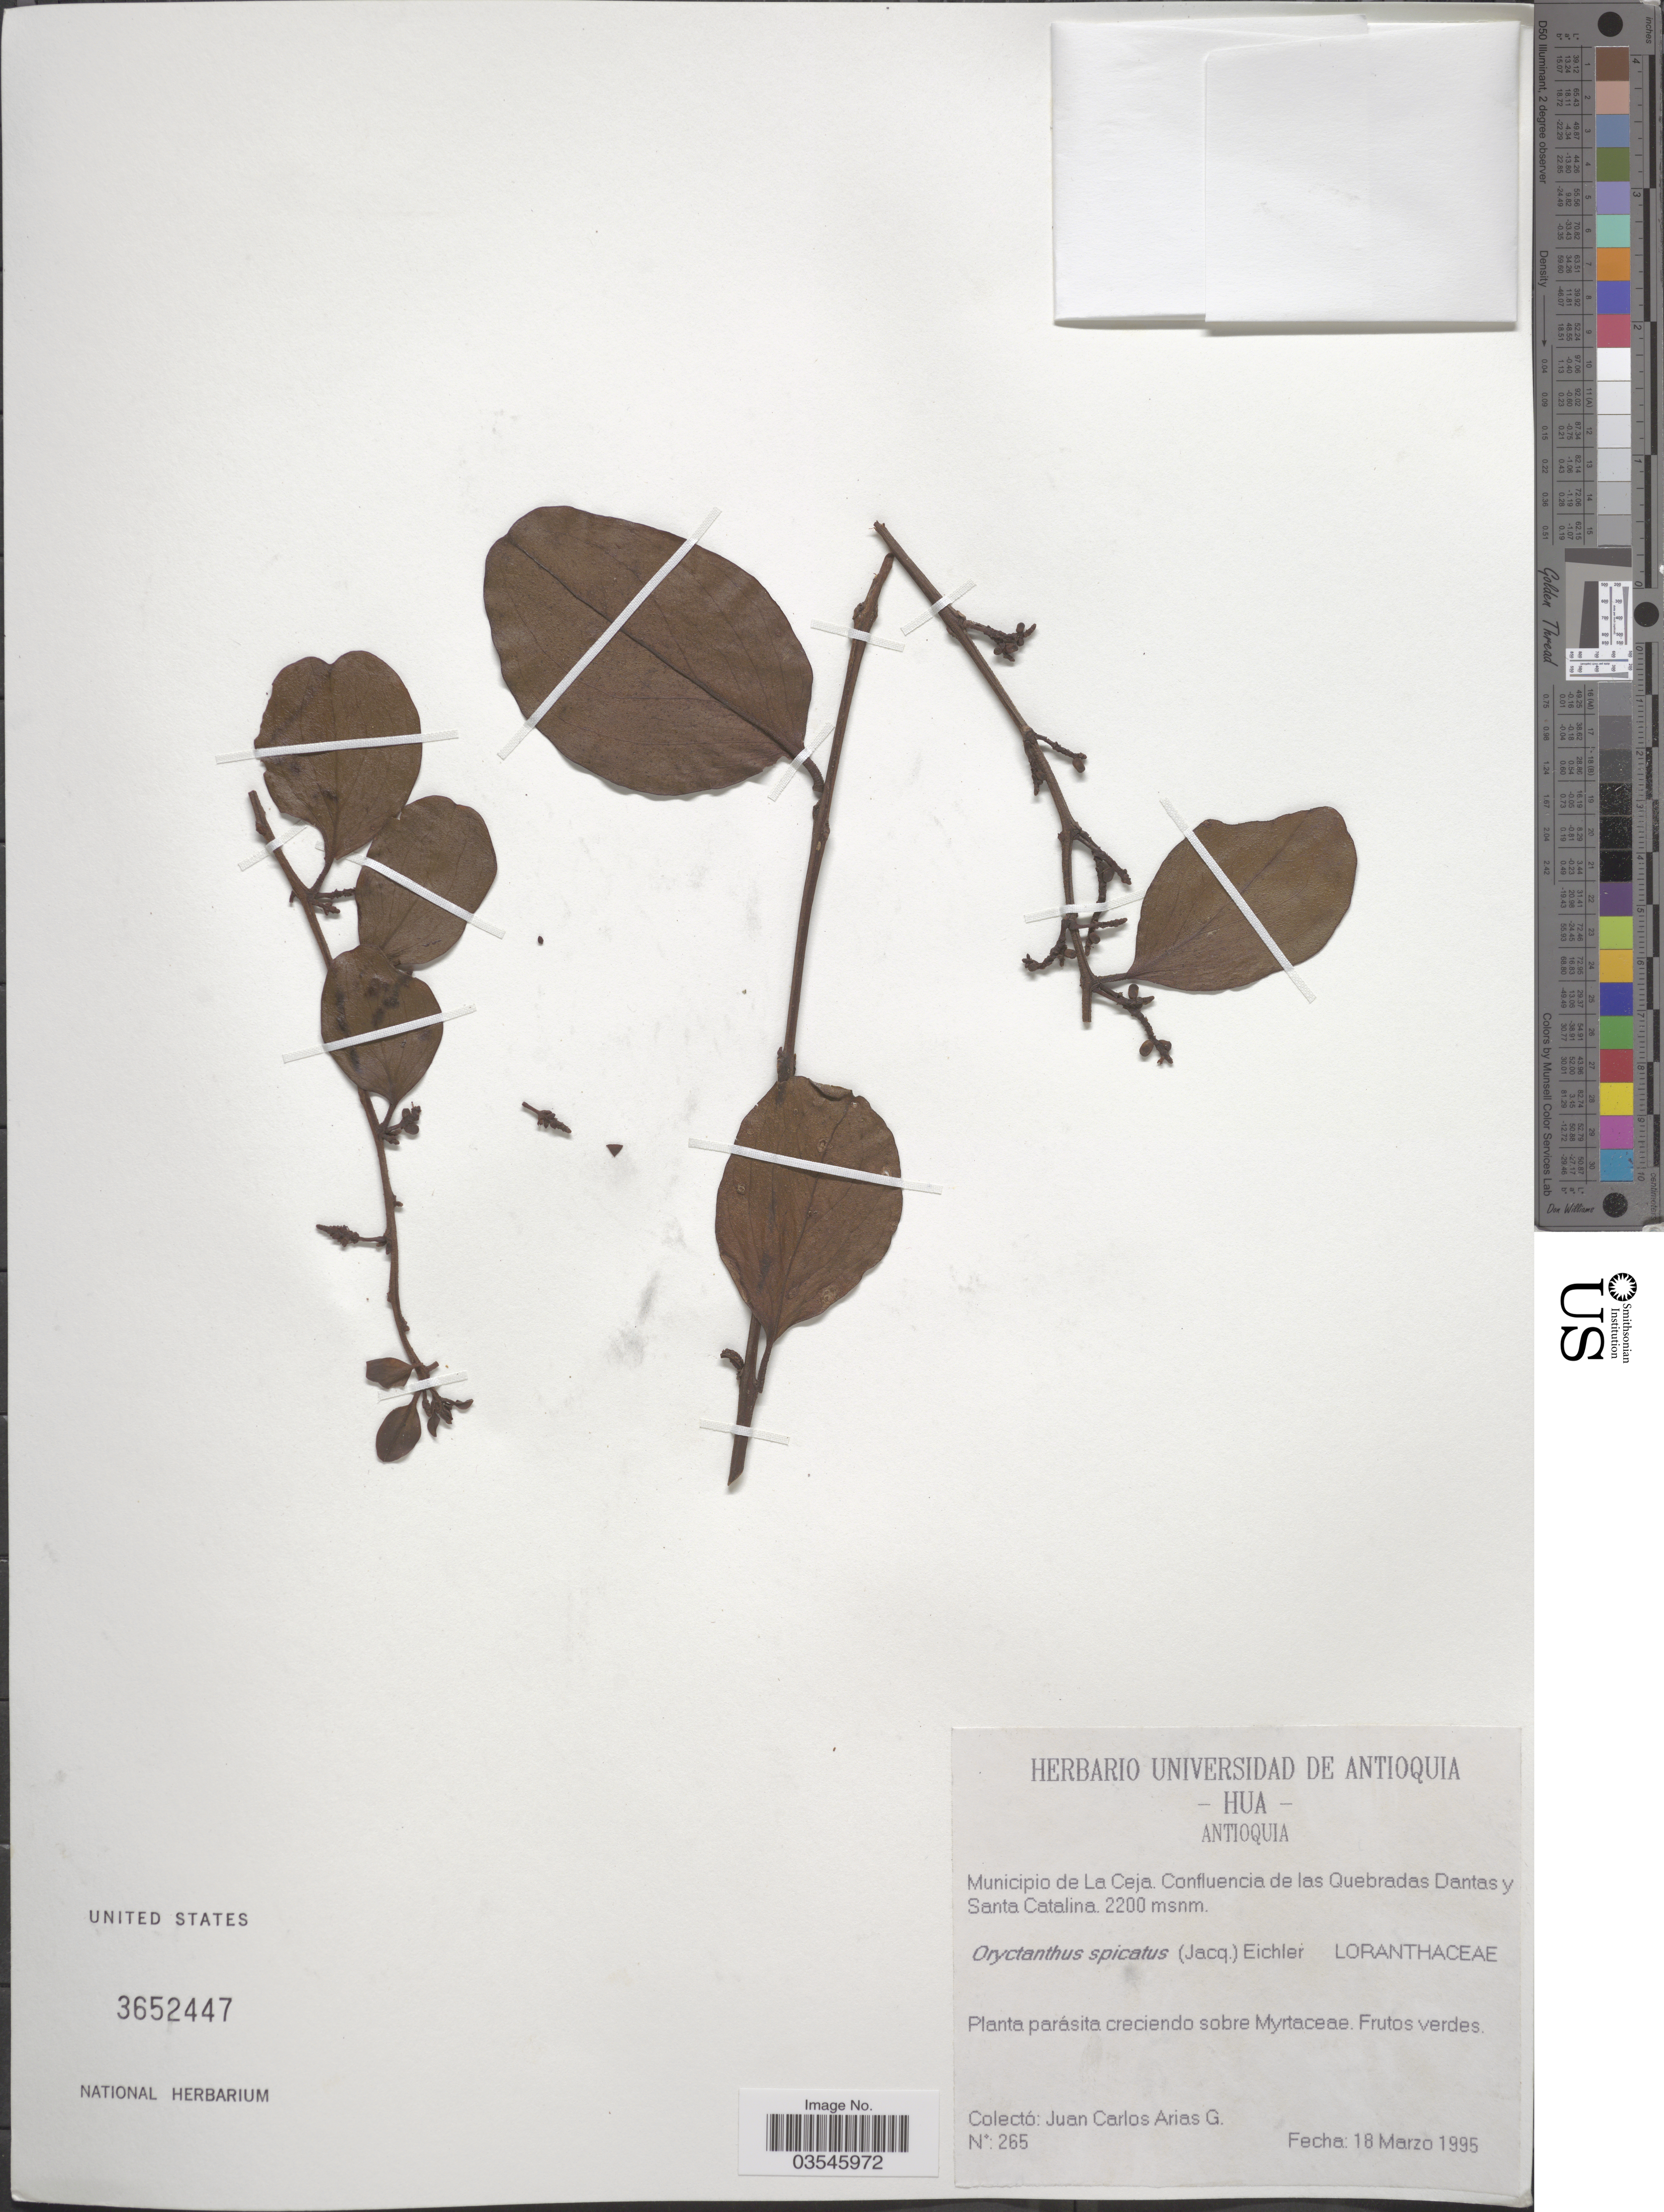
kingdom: Plantae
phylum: Tracheophyta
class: Magnoliopsida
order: Santalales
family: Loranthaceae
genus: Oryctanthus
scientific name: Oryctanthus spicatus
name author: (Jacq.) Eichler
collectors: J. Arias G.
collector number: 265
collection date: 1995-03-18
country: Colombia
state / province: Antioquia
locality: Municipio de La Ceja. Confluencia de las Quebradas Dantas y Santa Catalina.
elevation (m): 2200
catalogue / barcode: US 3652447